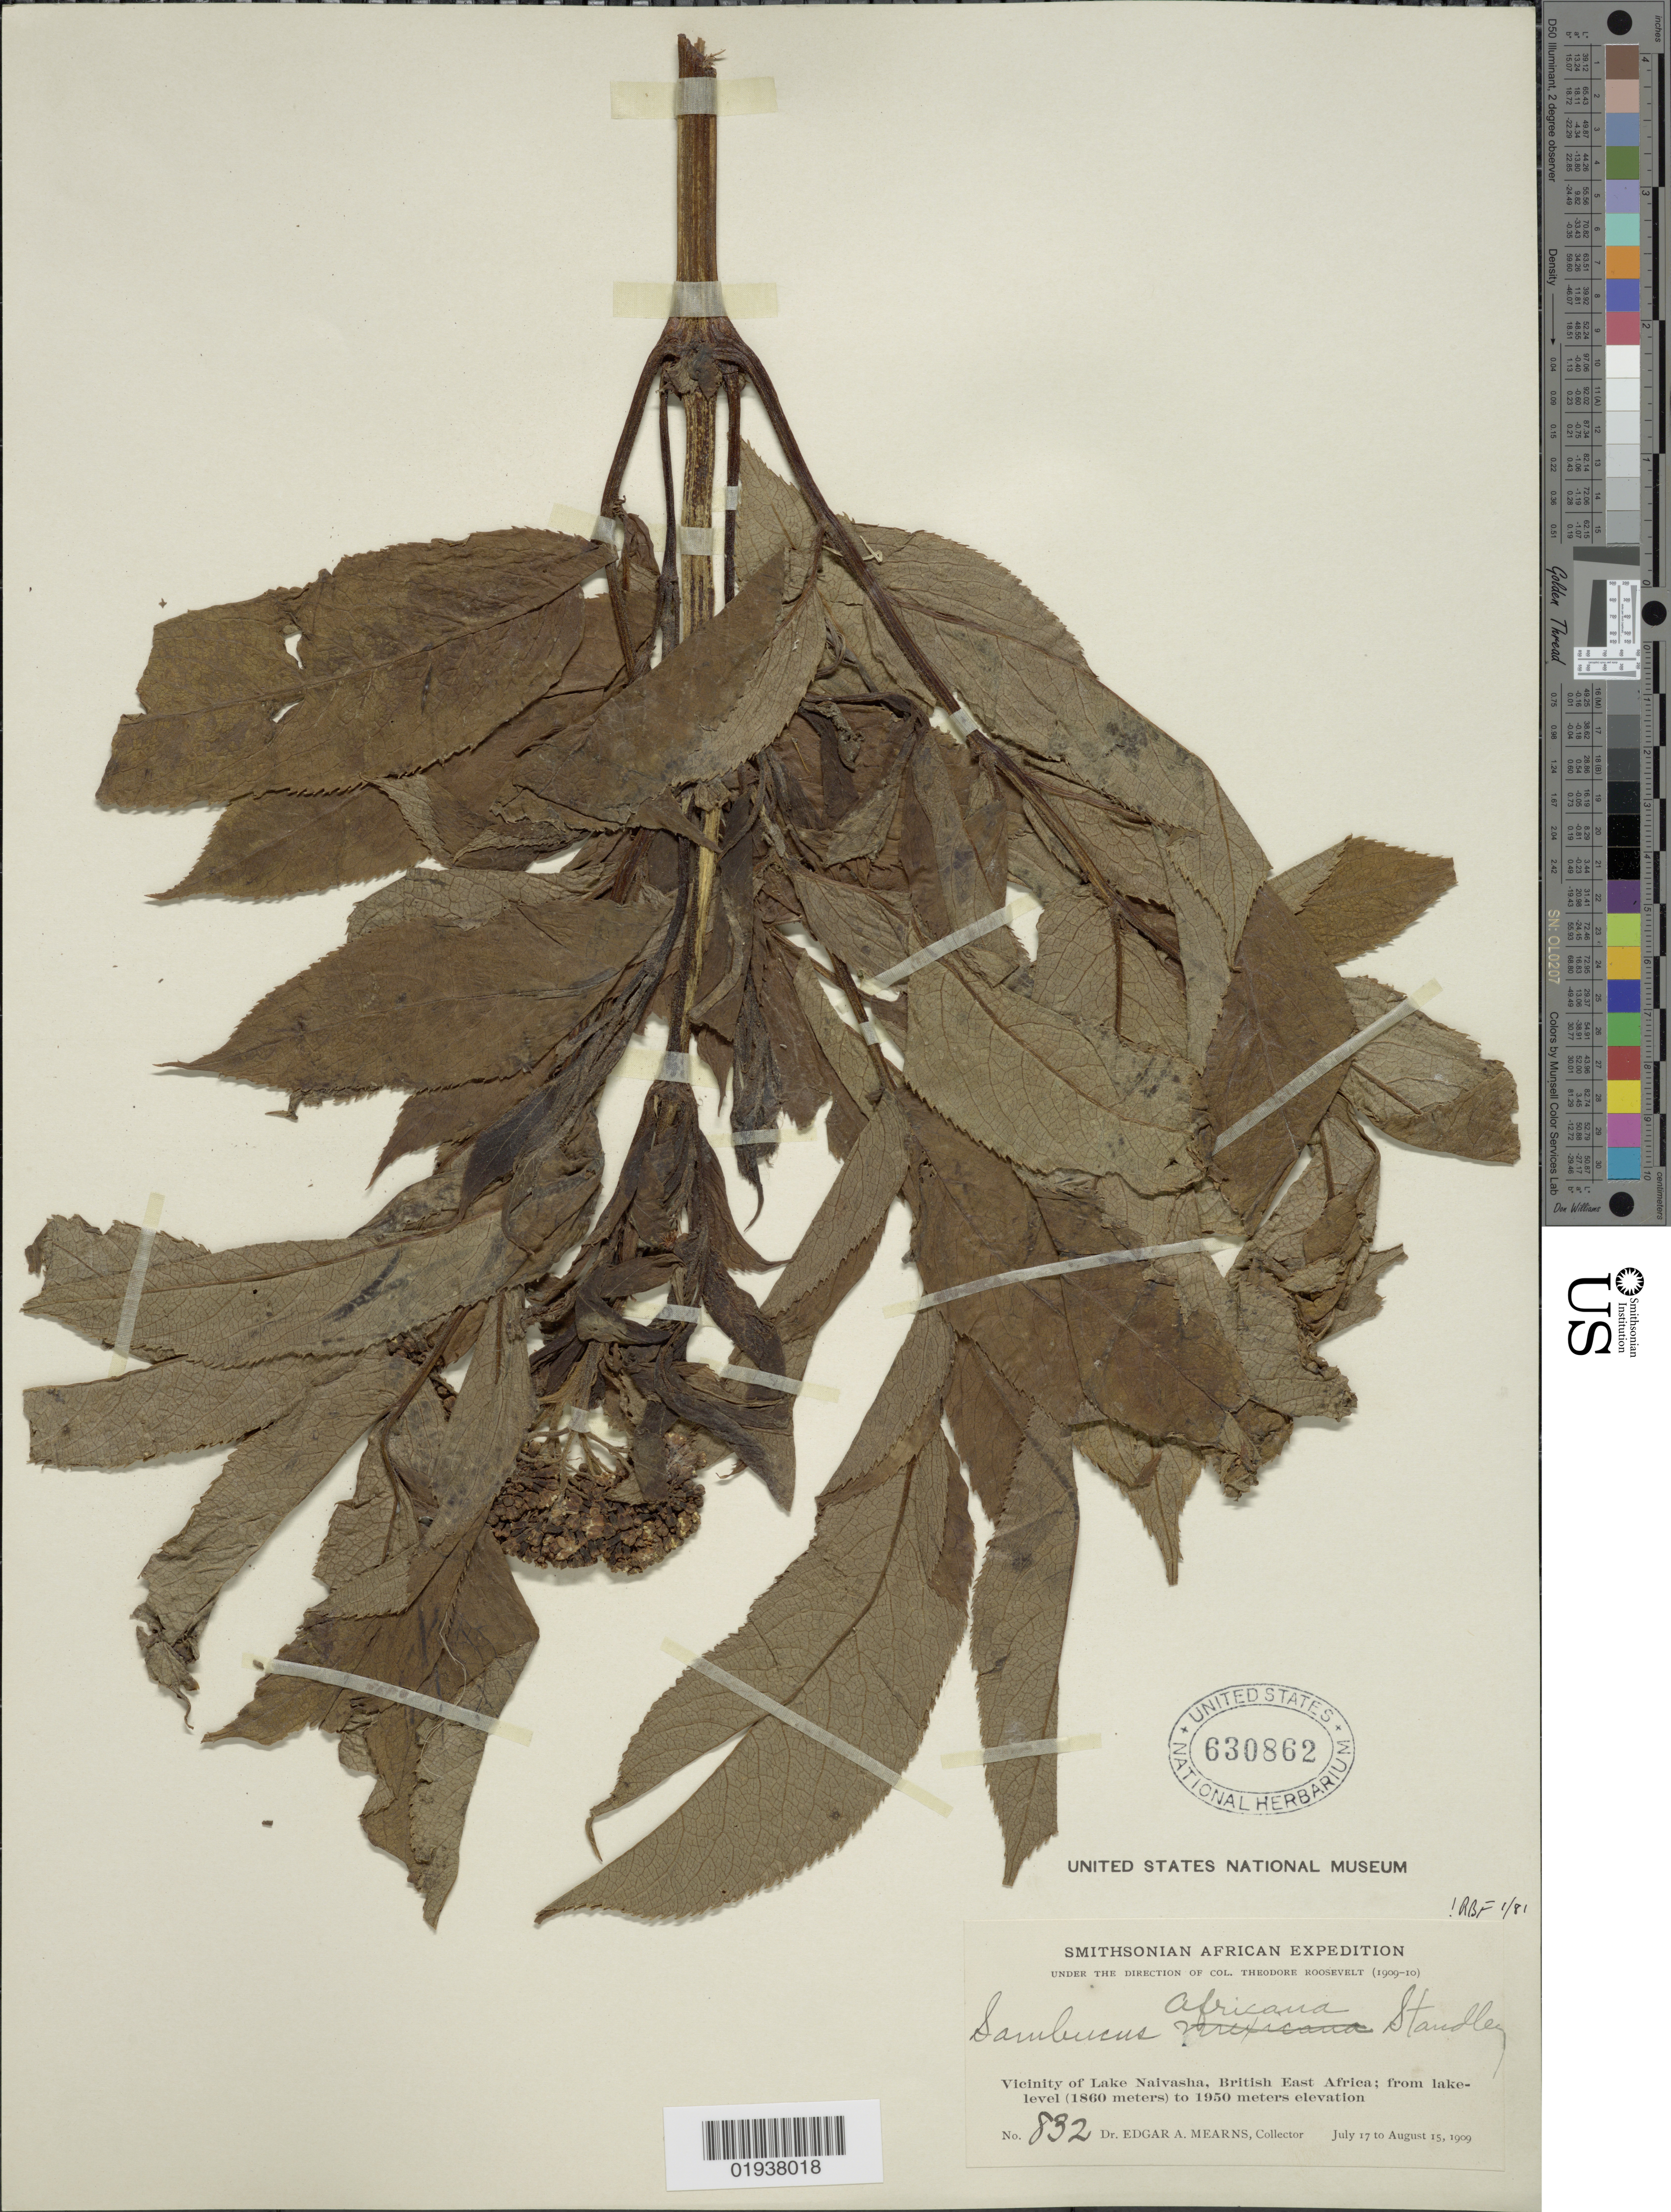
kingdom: Plantae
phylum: Tracheophyta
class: Magnoliopsida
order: Dipsacales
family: Viburnaceae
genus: Sambucus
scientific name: Sambucus ebulus subsp. africana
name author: (Engl.) Bolli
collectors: E. A. Mearns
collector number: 832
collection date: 1909-07-17/1909-08-15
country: Kenya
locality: Vicinity of Lake Naivasha, British East Africa; from lakelevel.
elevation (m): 1860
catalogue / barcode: US 630862